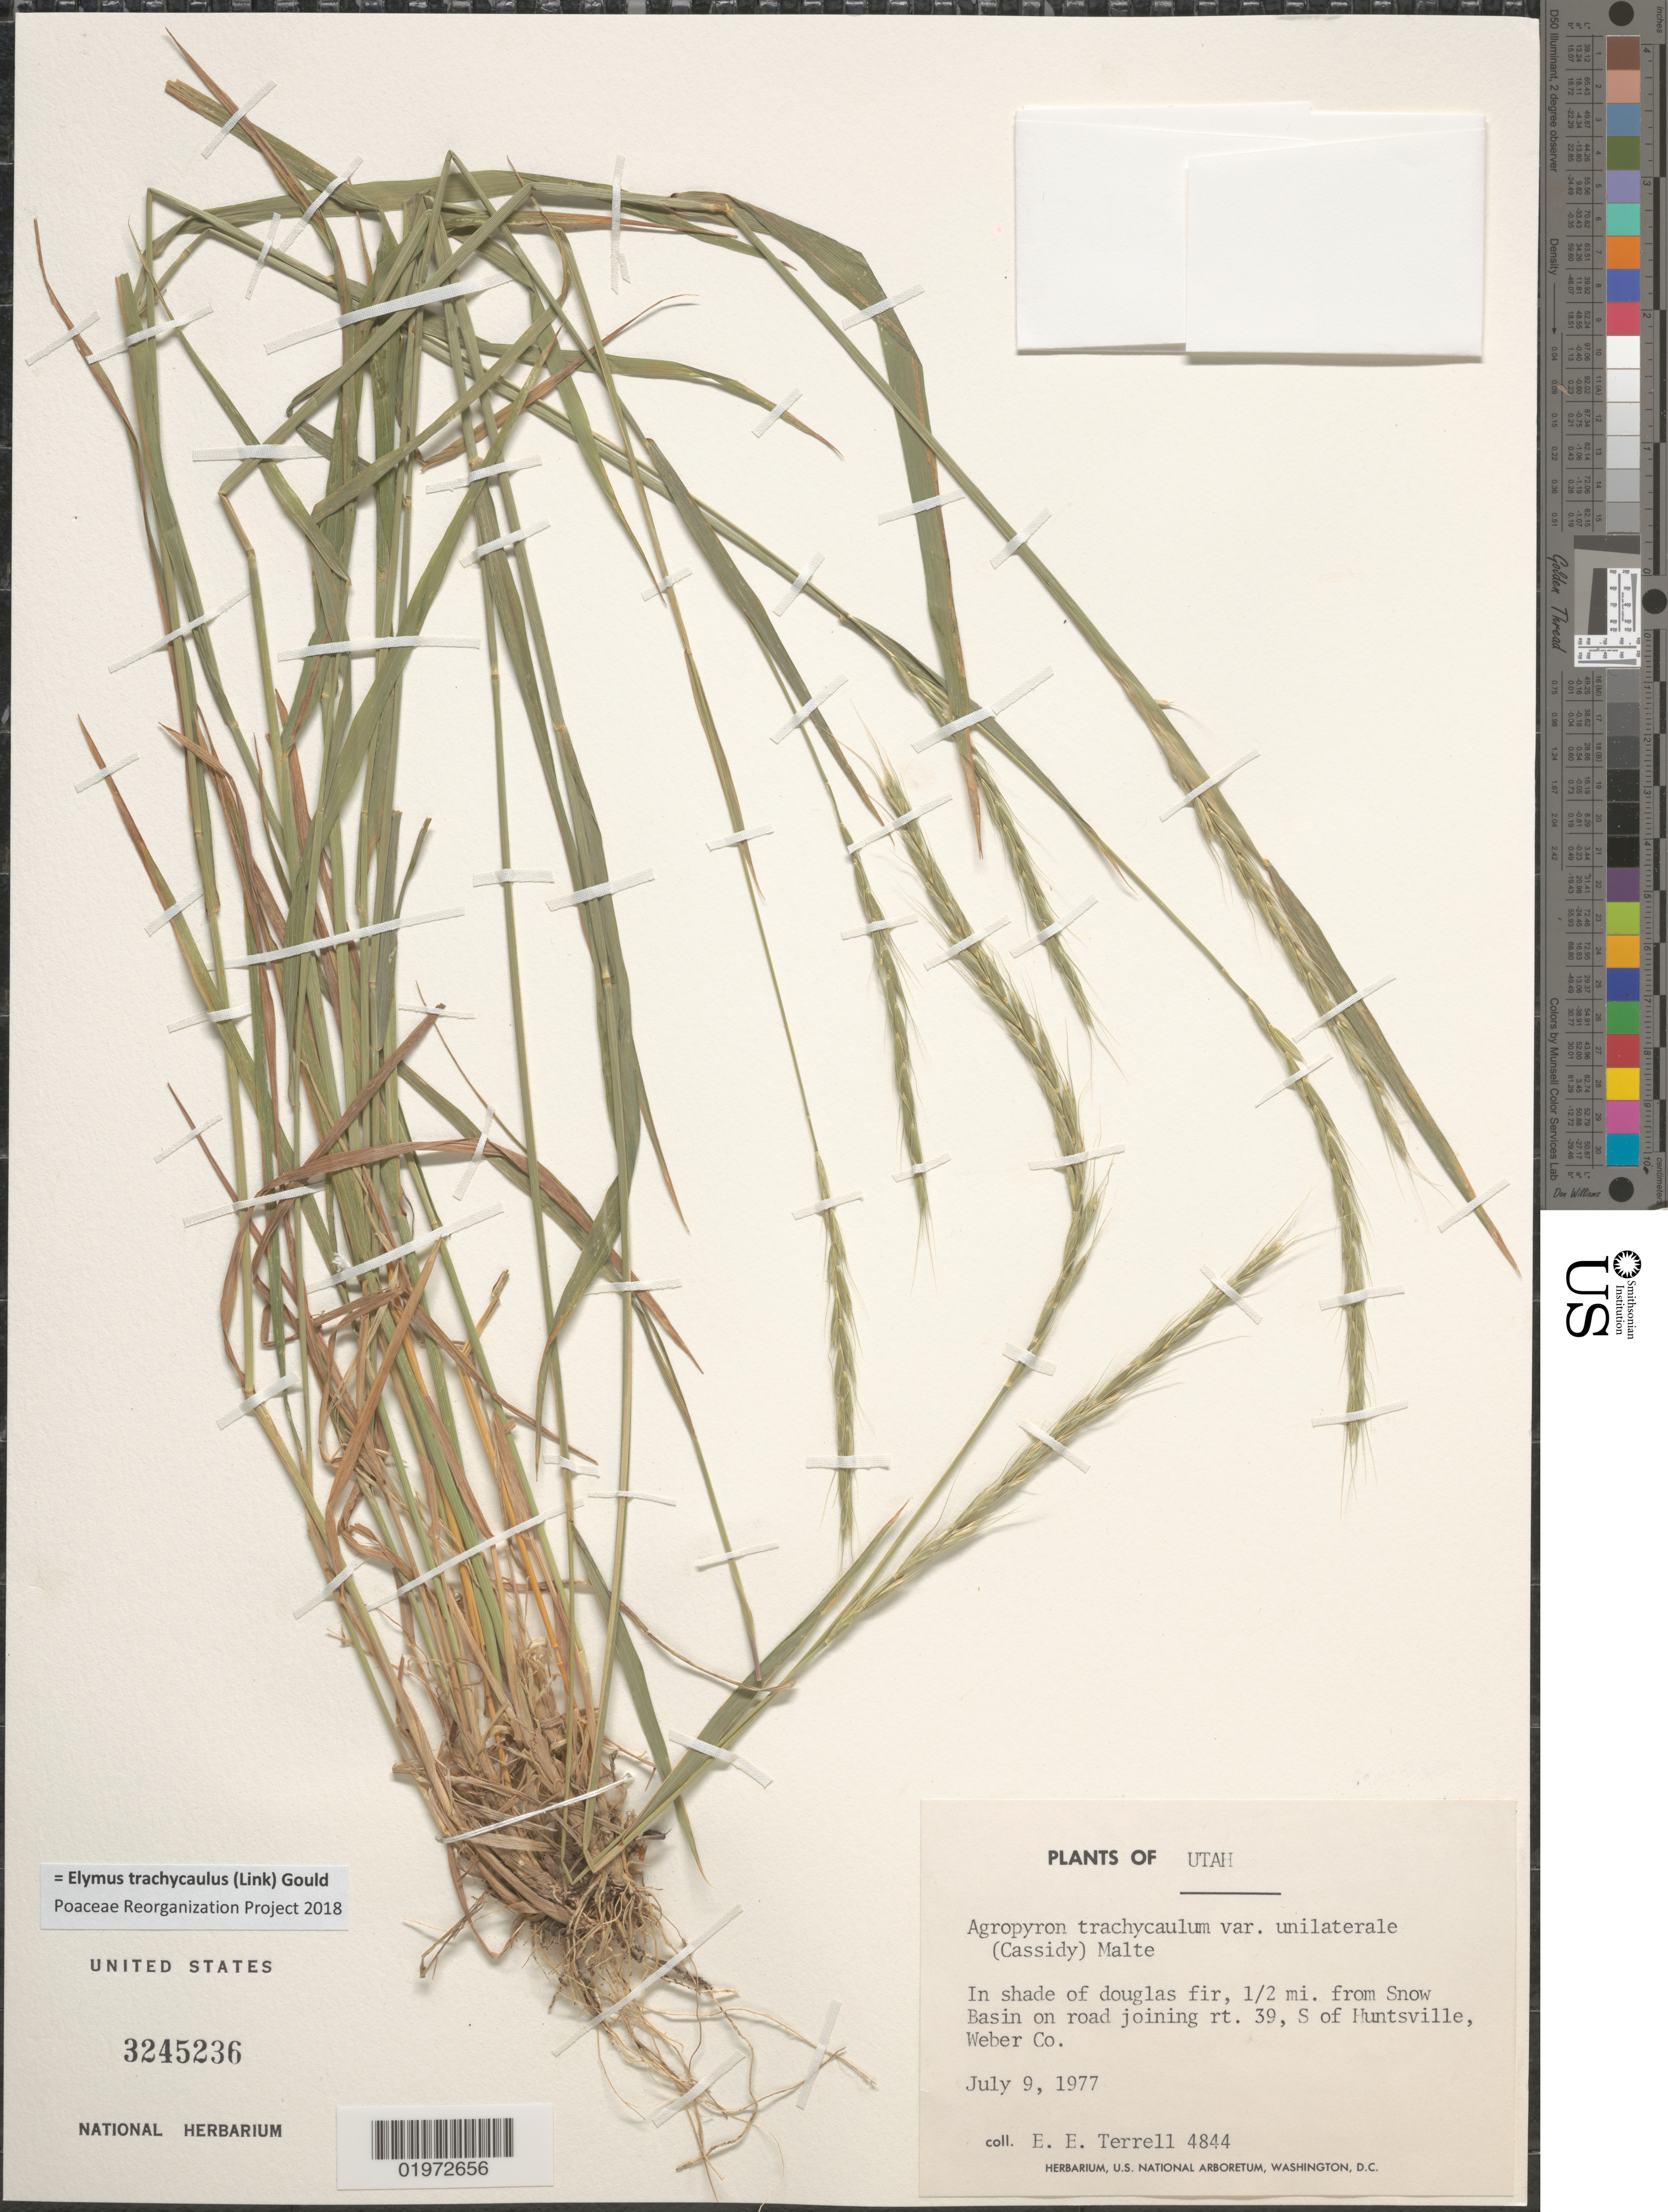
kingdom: Plantae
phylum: Tracheophyta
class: Liliopsida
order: Poales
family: Poaceae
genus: Elymus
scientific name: Elymus trachycaulus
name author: (Link) Gould ex Shinners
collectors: E. E. Terrell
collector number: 4844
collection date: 1977-07-09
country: United States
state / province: Utah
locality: In shade of douglas fir, 1/2 mi. from Snow Basin on road joining rt. 39, S of Huntsville, Weber Co.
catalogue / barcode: US 3245236